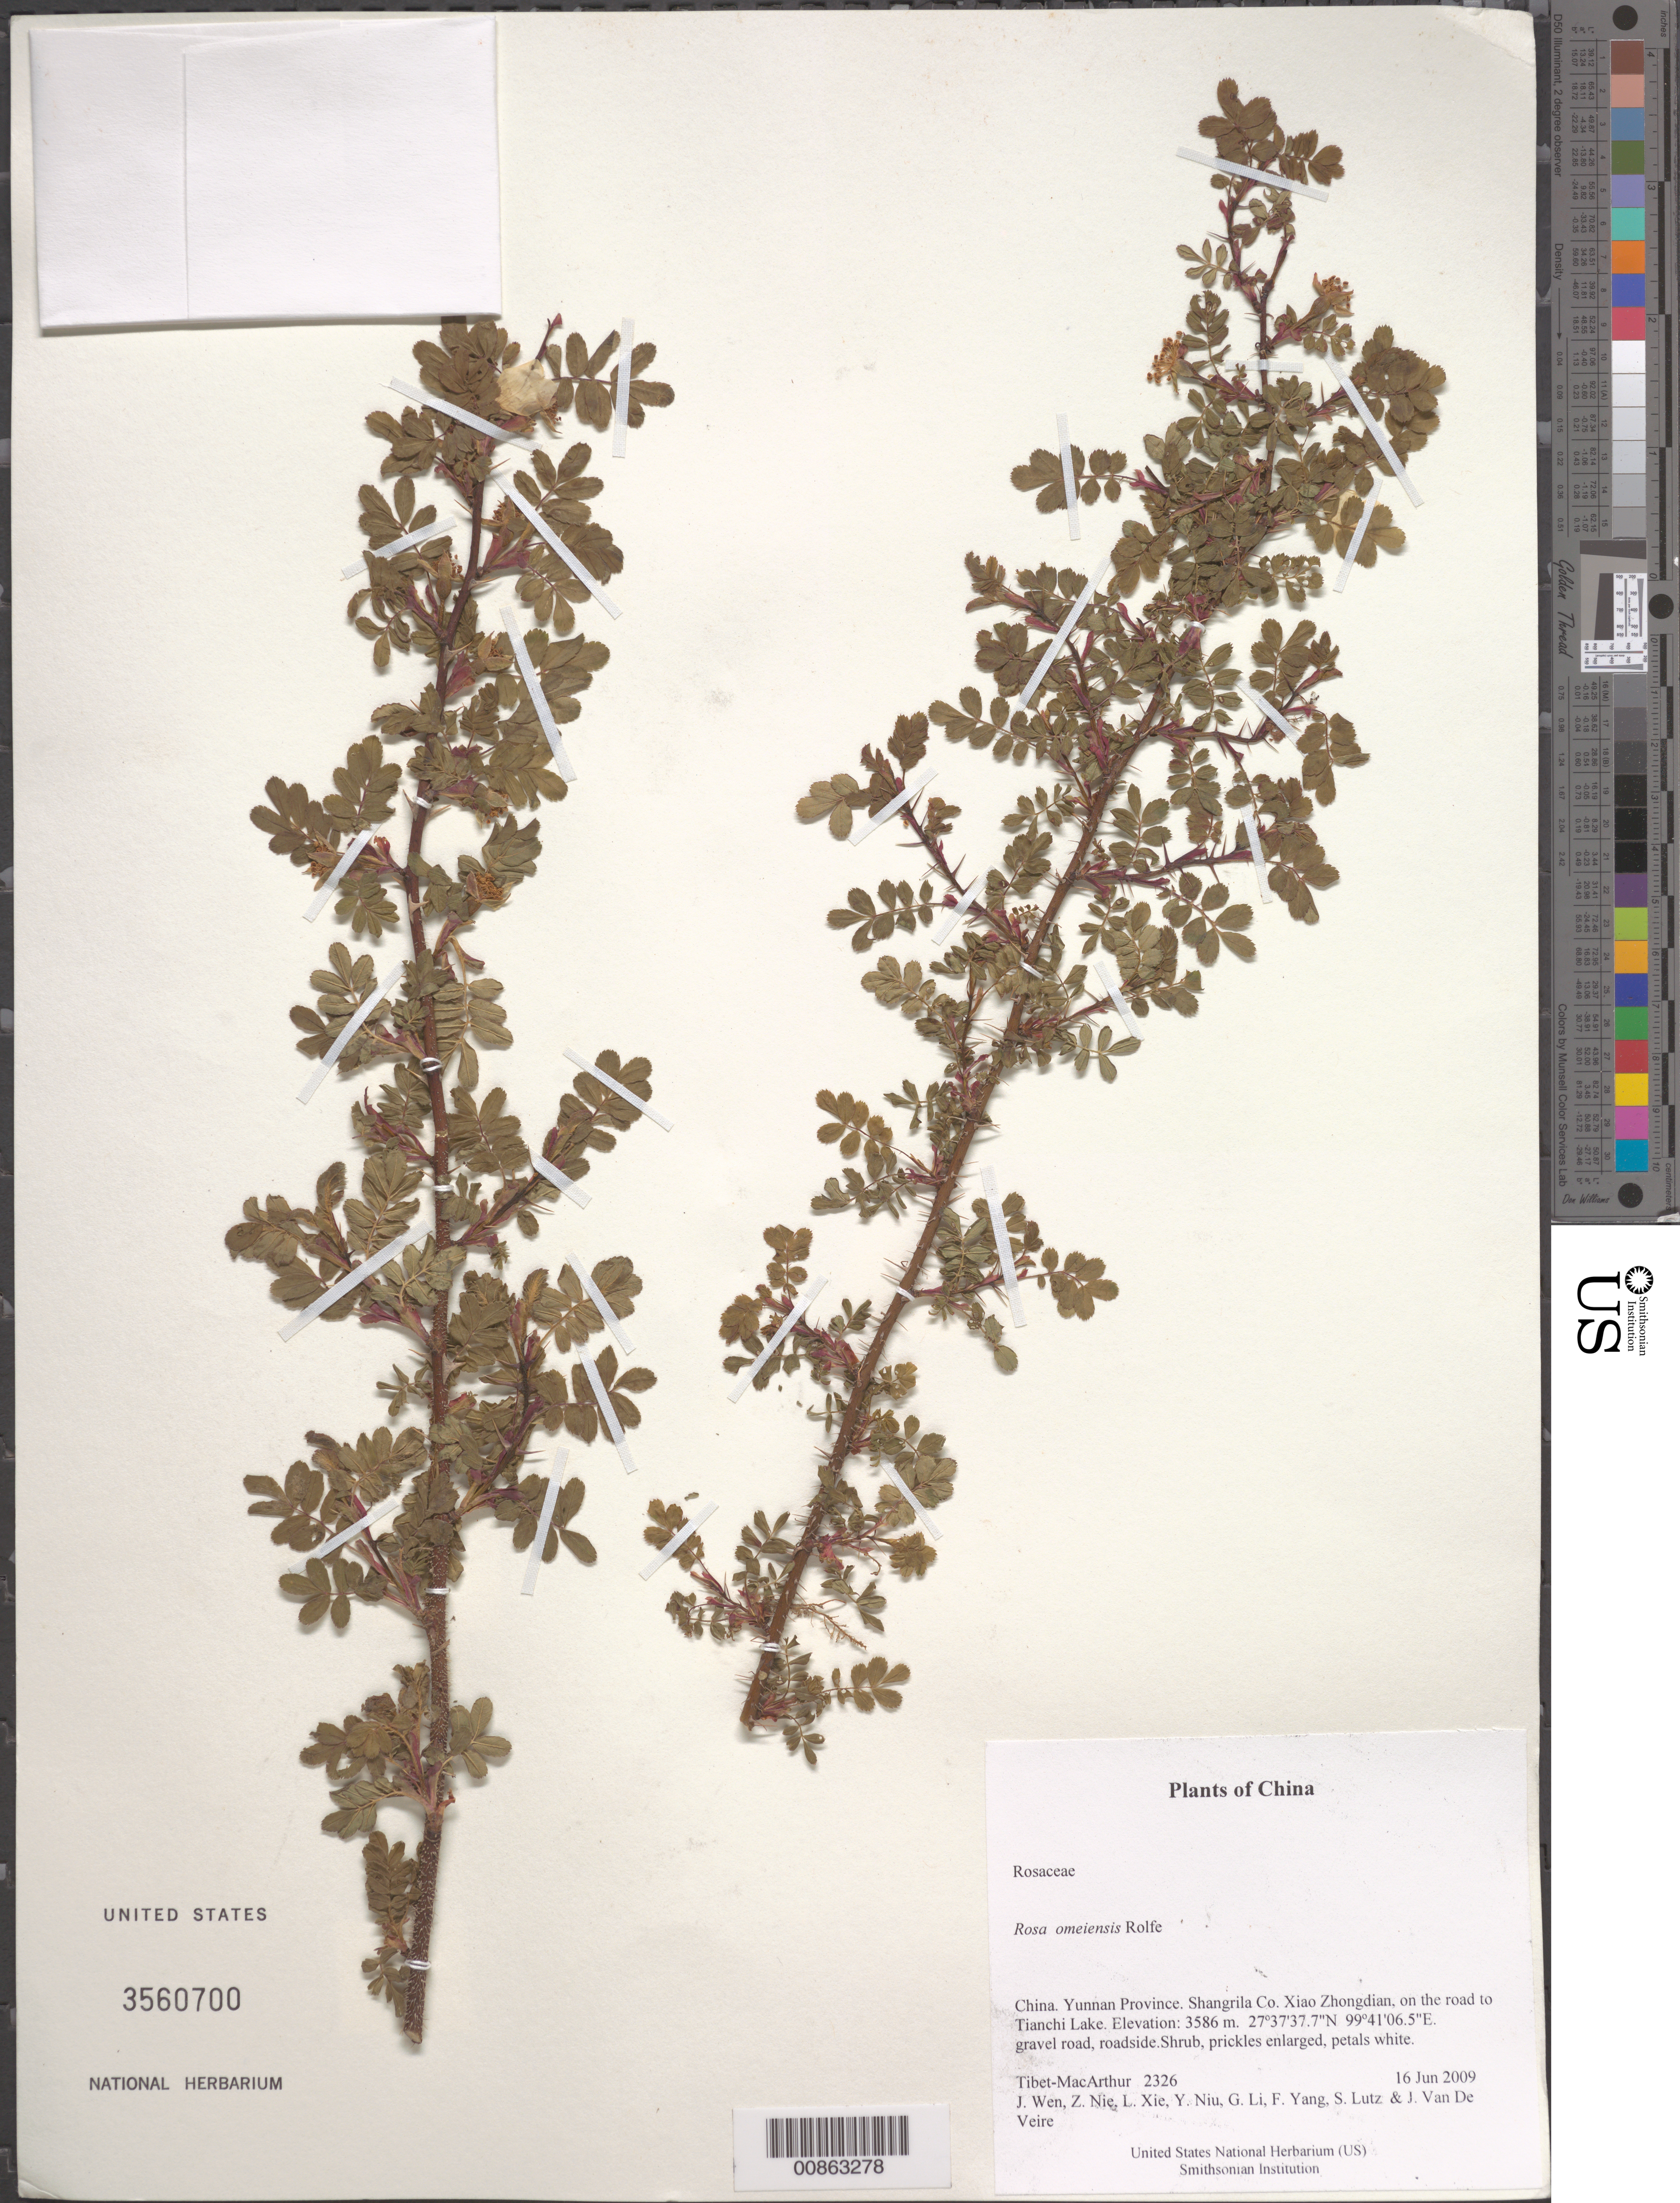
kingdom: Plantae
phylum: Tracheophyta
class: Magnoliopsida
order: Rosales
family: Rosaceae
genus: Rosa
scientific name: Rosa omeiensis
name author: Rolfe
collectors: Tibet-MacArthur, J. Wen, Z. Nie, L. Xie, Y. Niu, G. Li, F. Yang, S. Lutz & J. Van De Veire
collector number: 2326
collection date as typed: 16 Jun 2009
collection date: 2009-06-16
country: China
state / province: Yunnan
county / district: Shangrila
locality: Xiao Zhongdian, on the road to Tianchi Lake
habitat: gravel road, roadside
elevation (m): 3586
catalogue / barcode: US 3506070